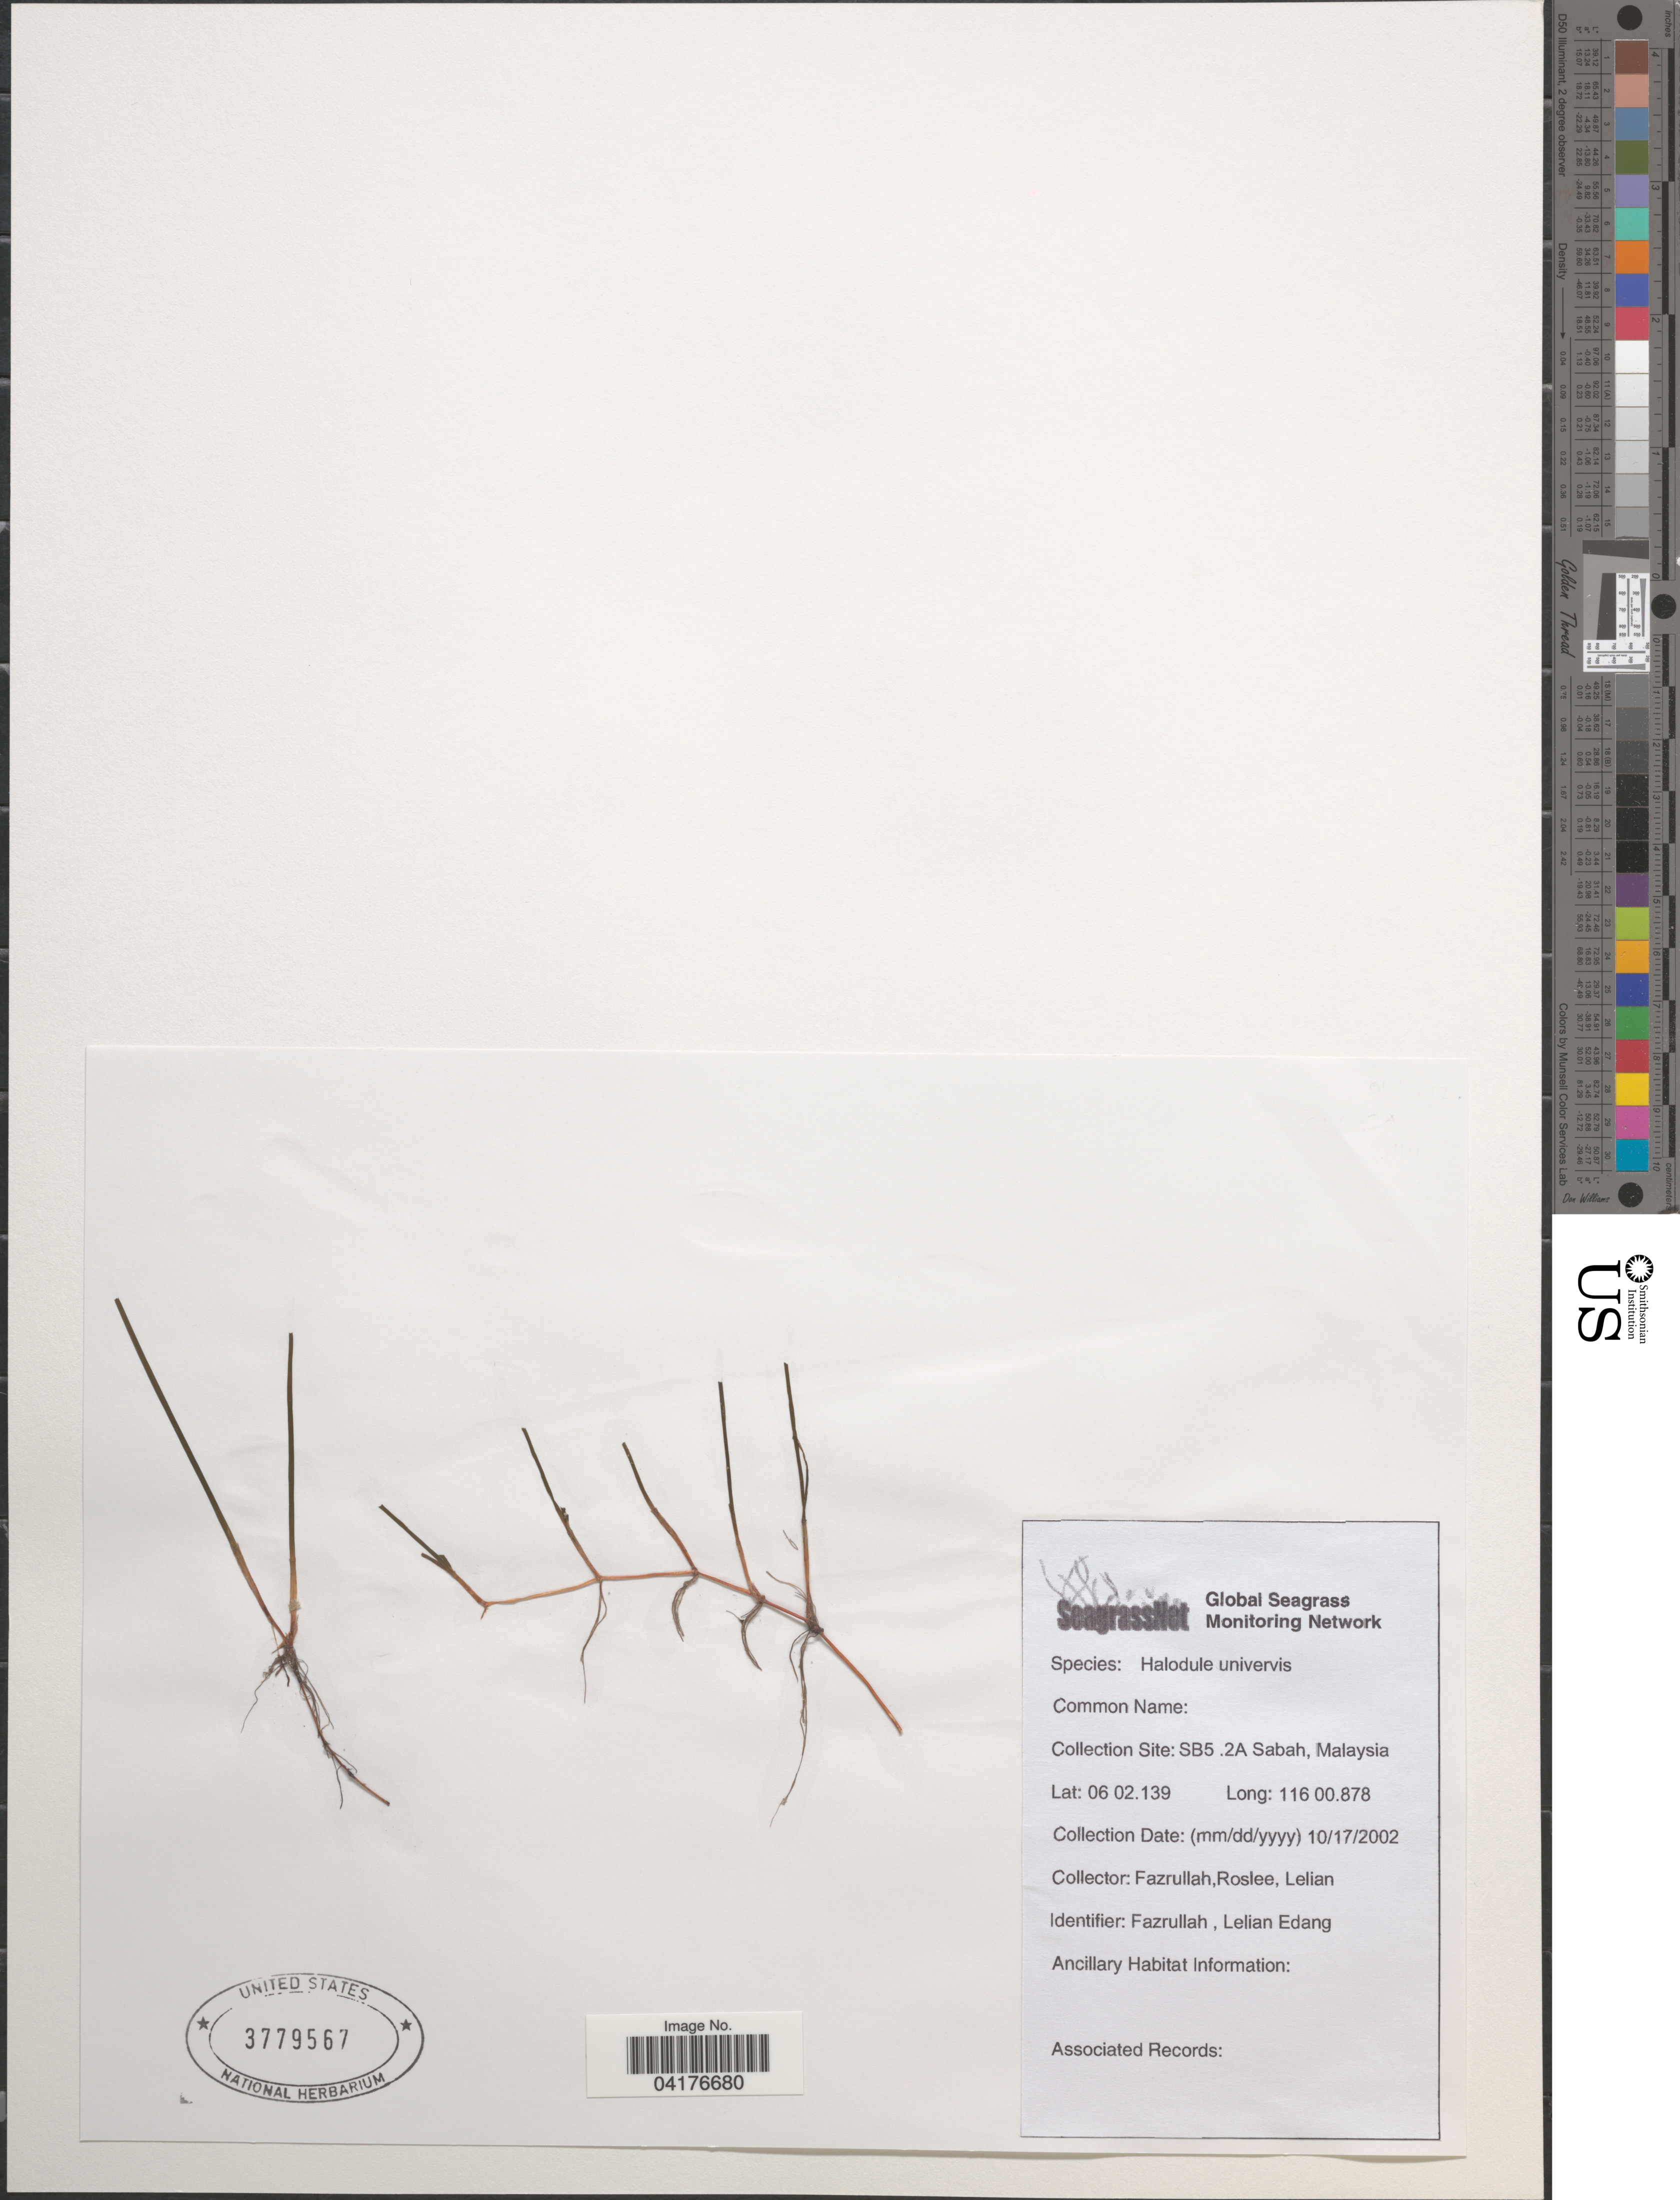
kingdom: Plantae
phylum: Tracheophyta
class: Liliopsida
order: Alismatales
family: Cymodoceaceae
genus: Halodule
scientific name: Halodule uninervis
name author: (Forssk.) Asch.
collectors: Fazrullah, Roslee & Lelian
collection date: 2002-10-17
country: Malaysia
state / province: Sabah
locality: SB5.2A.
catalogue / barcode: US 3779567